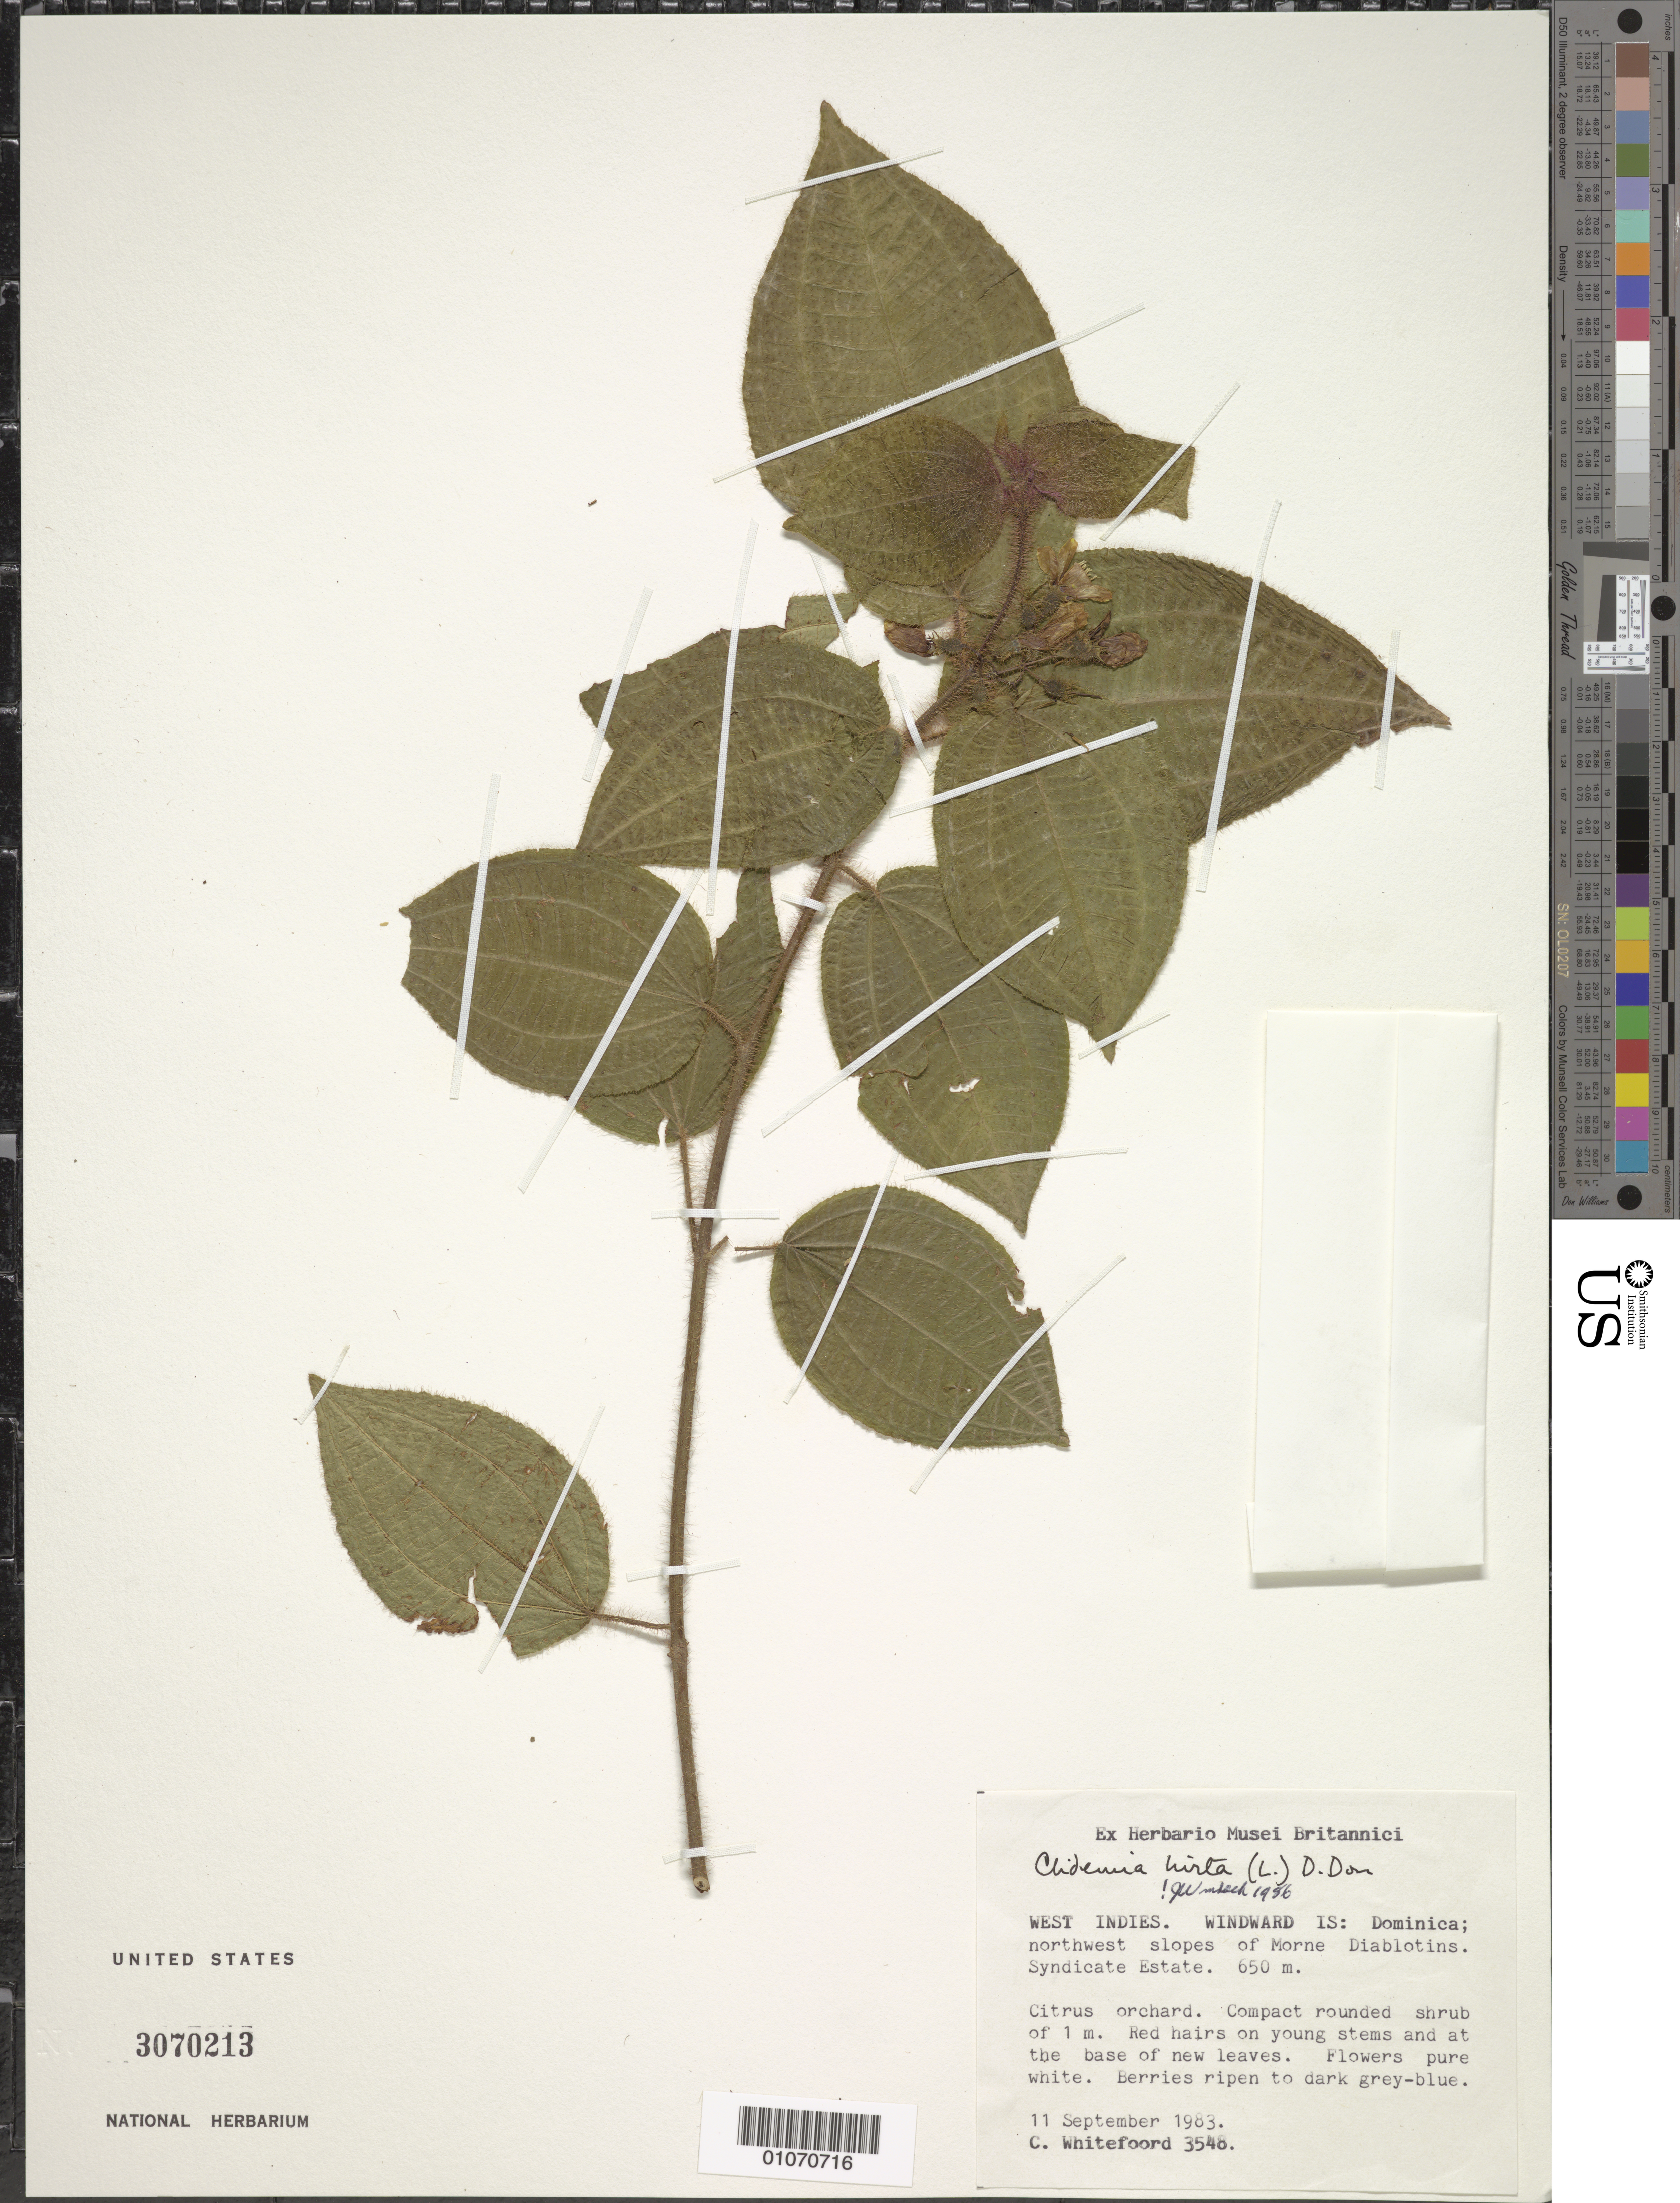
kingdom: Plantae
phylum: Tracheophyta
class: Magnoliopsida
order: Myrtales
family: Melastomataceae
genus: Clidemia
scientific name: Clidemia hirta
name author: (L.) D. Don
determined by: Wurdack, John J., (US), US (UNITED STATES)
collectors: C. Whitefoord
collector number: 3548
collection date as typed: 11 Sep 1983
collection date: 1983-09-11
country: Dominica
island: Dominica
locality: Morne Diablotins, NW slopes; Syndicate Estate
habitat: Citrus orchard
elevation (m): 650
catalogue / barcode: US 3070214